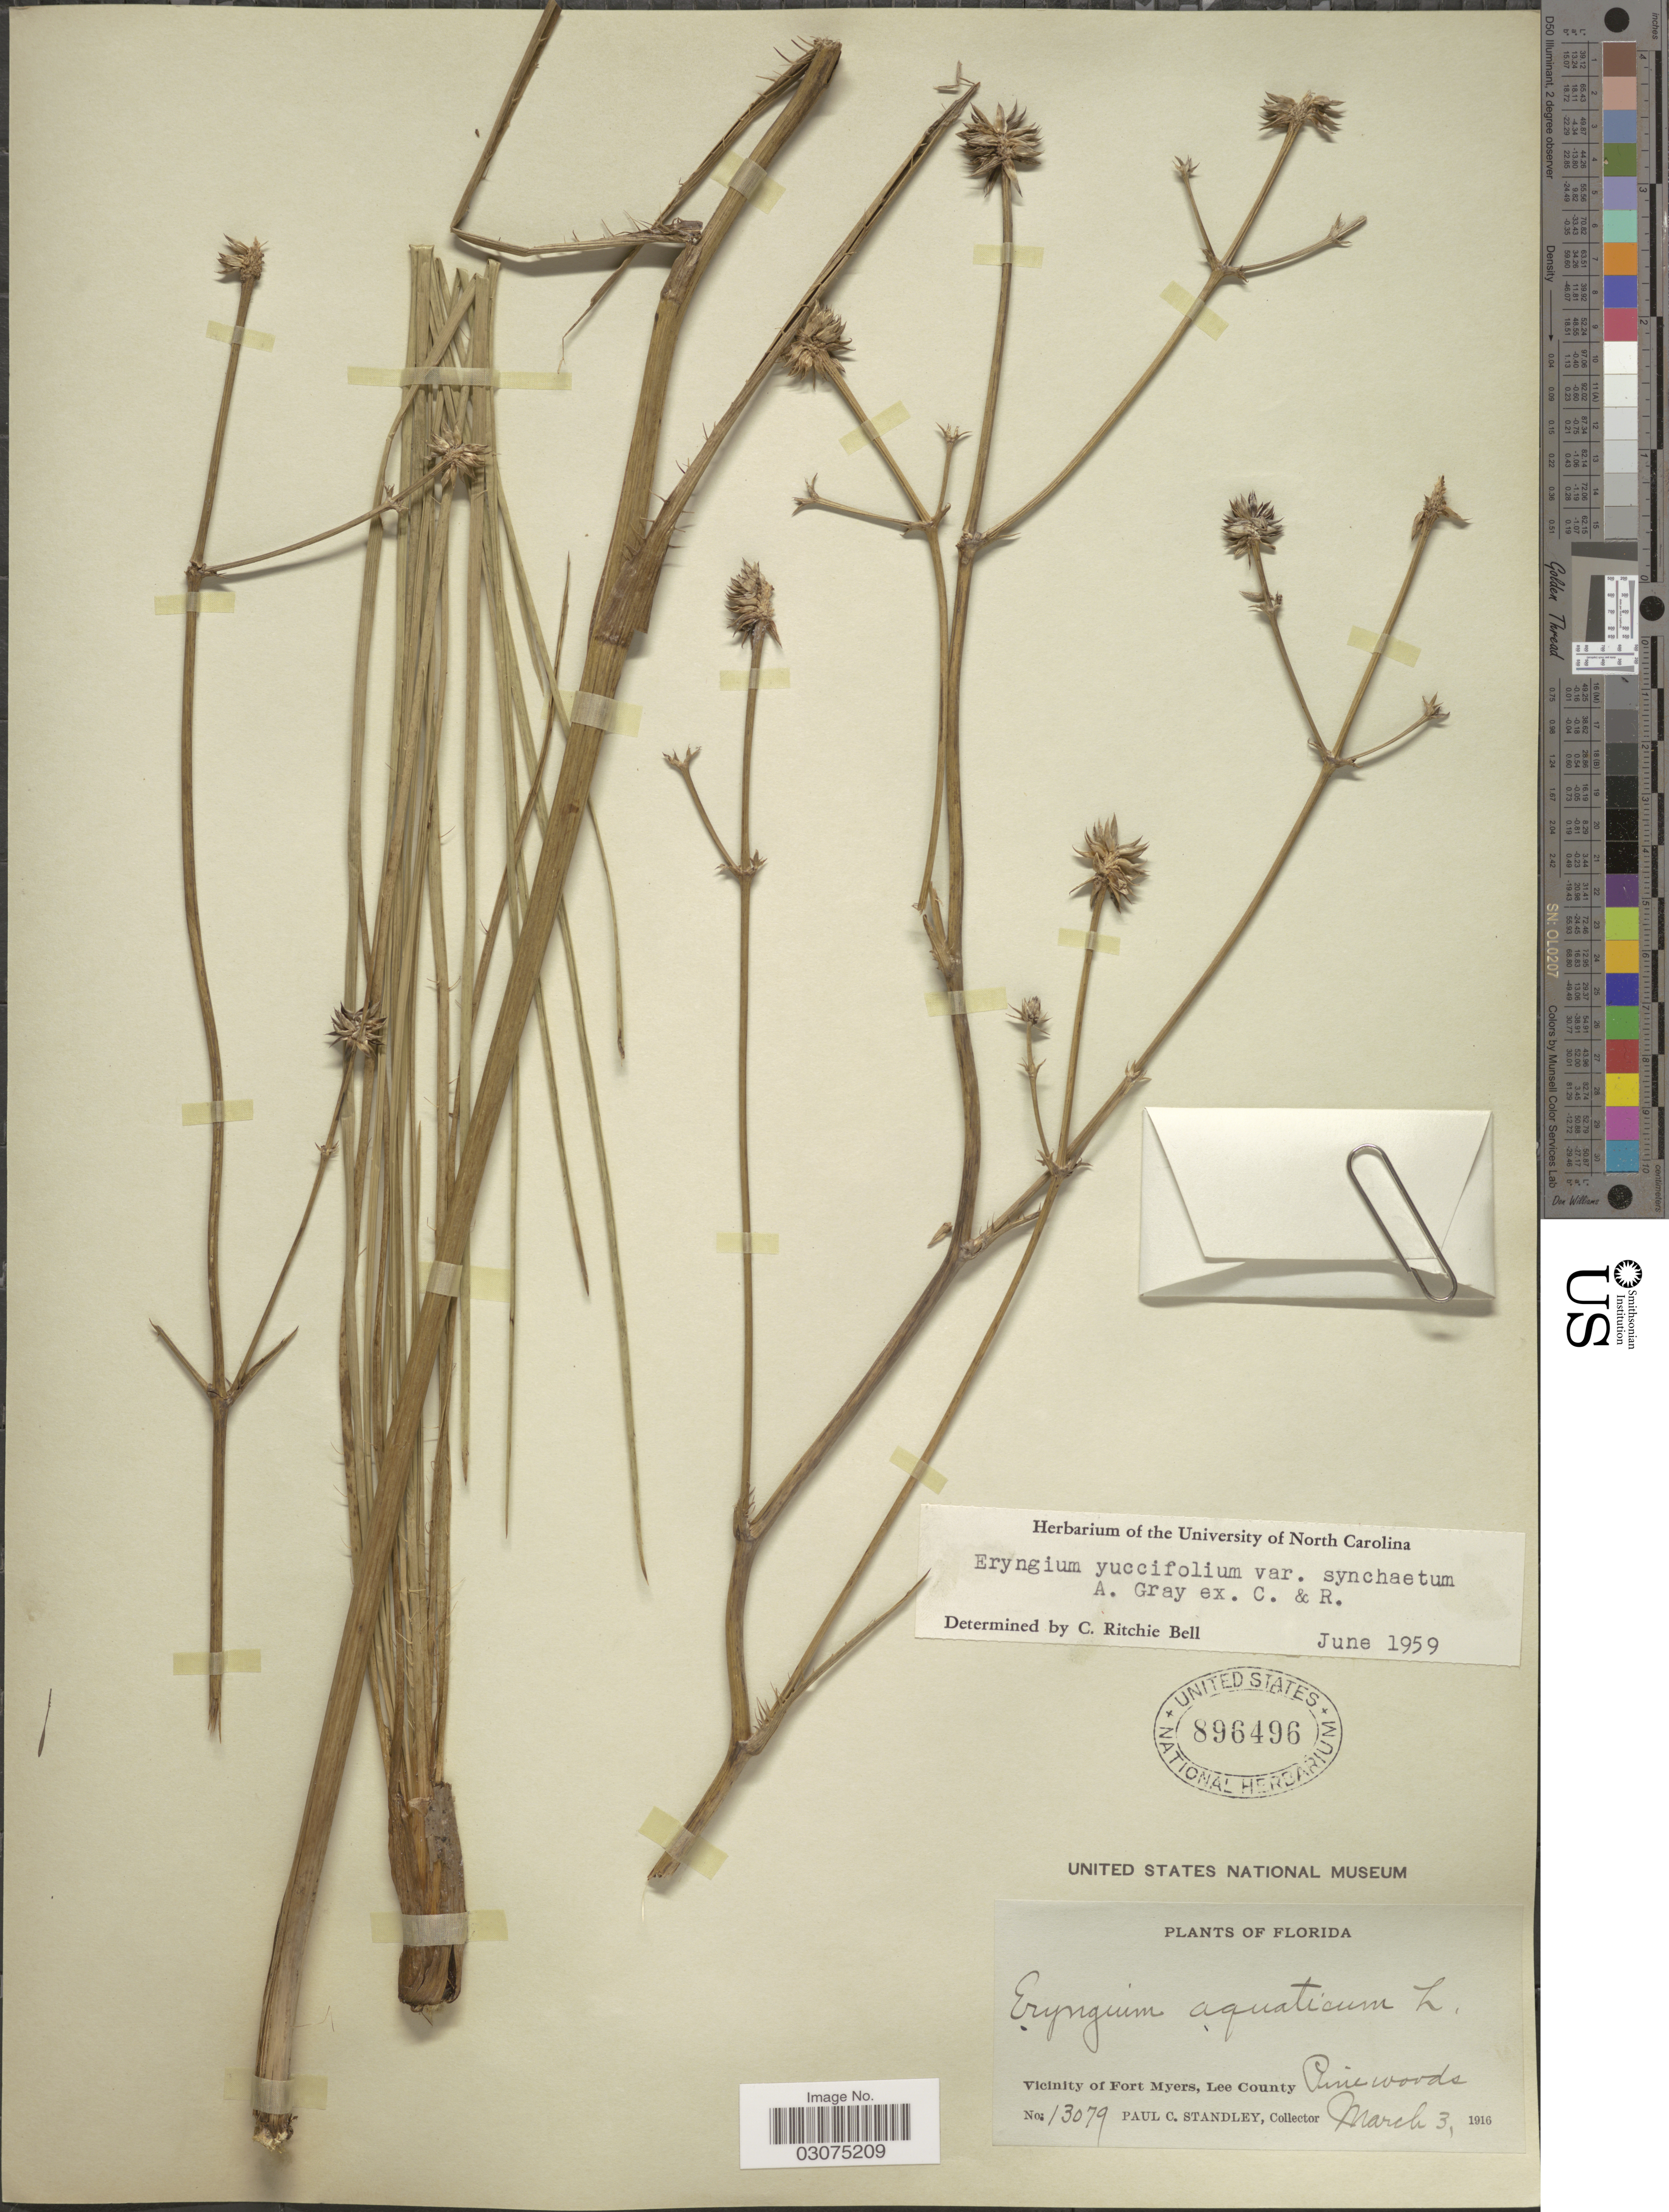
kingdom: Plantae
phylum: Tracheophyta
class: Magnoliopsida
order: Apiales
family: Apiaceae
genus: Eryngium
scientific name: Eryngium yuccifolium var. synchaetum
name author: A. Gray ex J.M. Coult. & Rose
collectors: P. C. Standley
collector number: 13079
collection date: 1916-03-03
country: United States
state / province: Florida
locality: Vicinity of Fort Myers, Lee County.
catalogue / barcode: US 896496